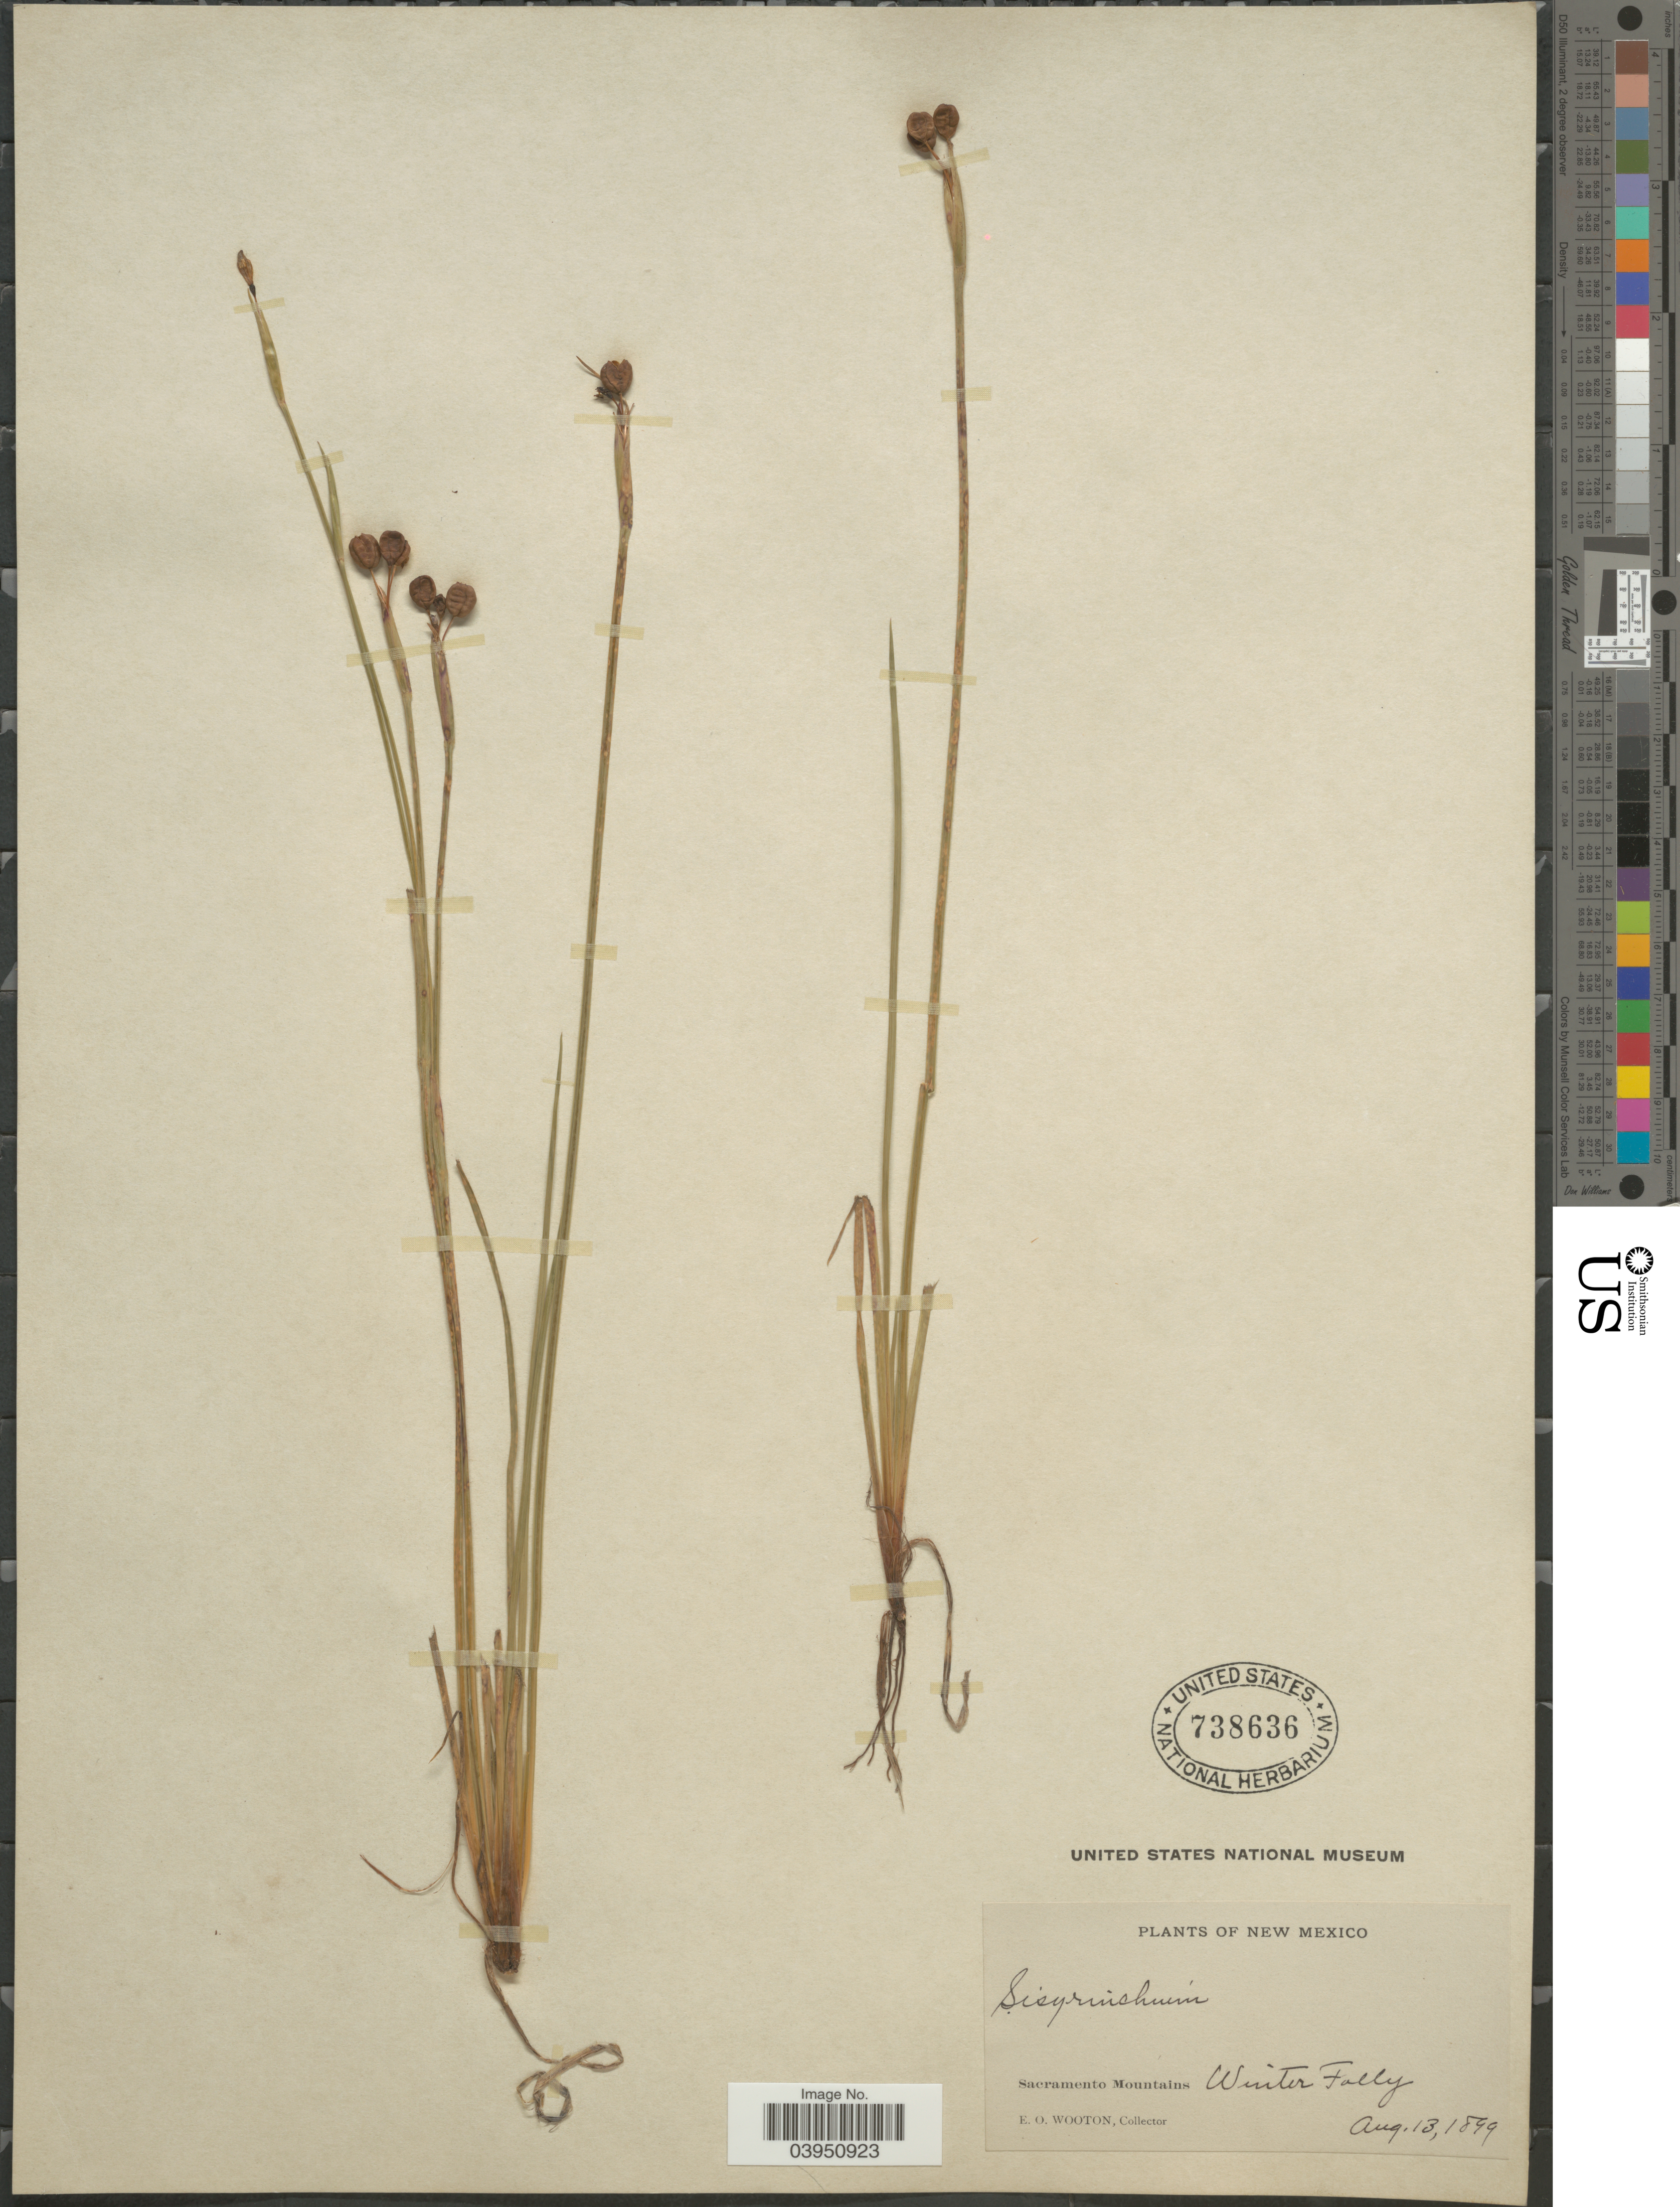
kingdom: Plantae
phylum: Tracheophyta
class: Liliopsida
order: Asparagales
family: Iridaceae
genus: Sisyrinchium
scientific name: Sisyrinchium demissum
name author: Greene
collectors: E. O. Wooton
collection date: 1899-08-13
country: United States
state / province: New Mexico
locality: Sacramento Mountains. Winter Fally.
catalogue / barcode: US 738636